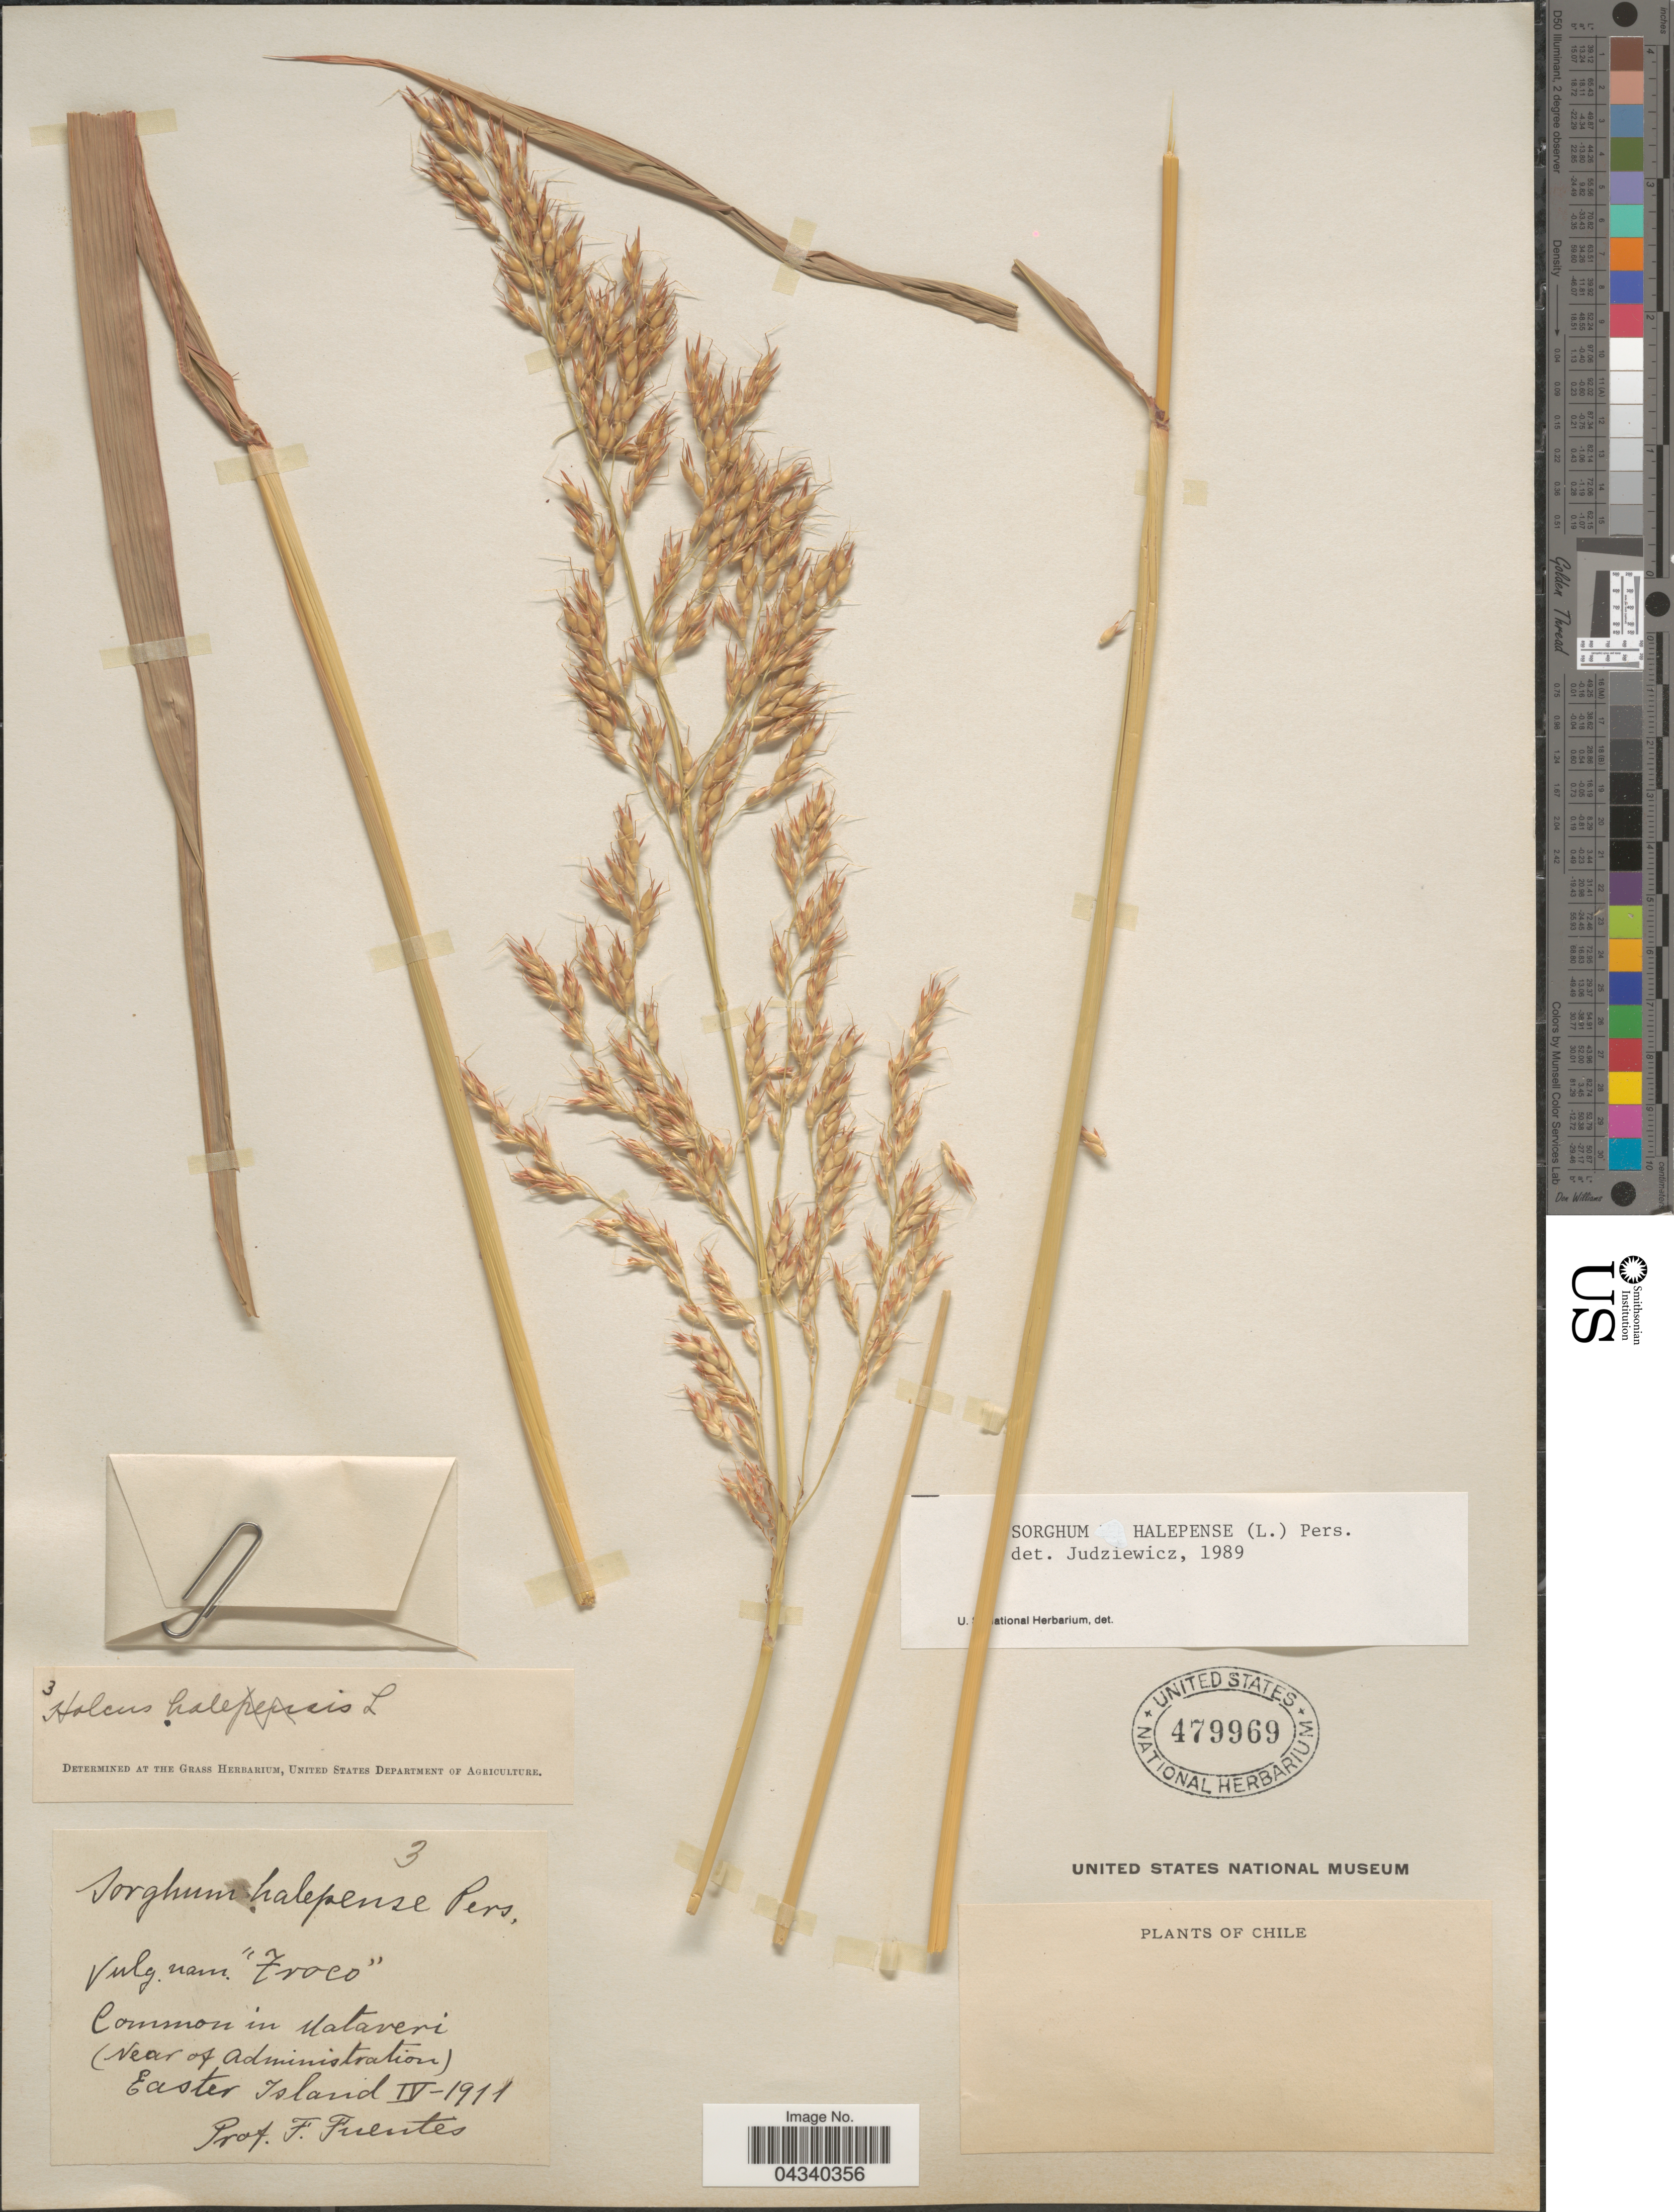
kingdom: Plantae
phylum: Tracheophyta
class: Liliopsida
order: Poales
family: Poaceae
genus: Sorghum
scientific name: Sorghum halepense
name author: (L.) Pers.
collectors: F. Fuentes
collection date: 1911-04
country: Chile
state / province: Valparaíso (V)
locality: Common in Mataveri (Near of administration). Easter Island.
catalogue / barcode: US 479969